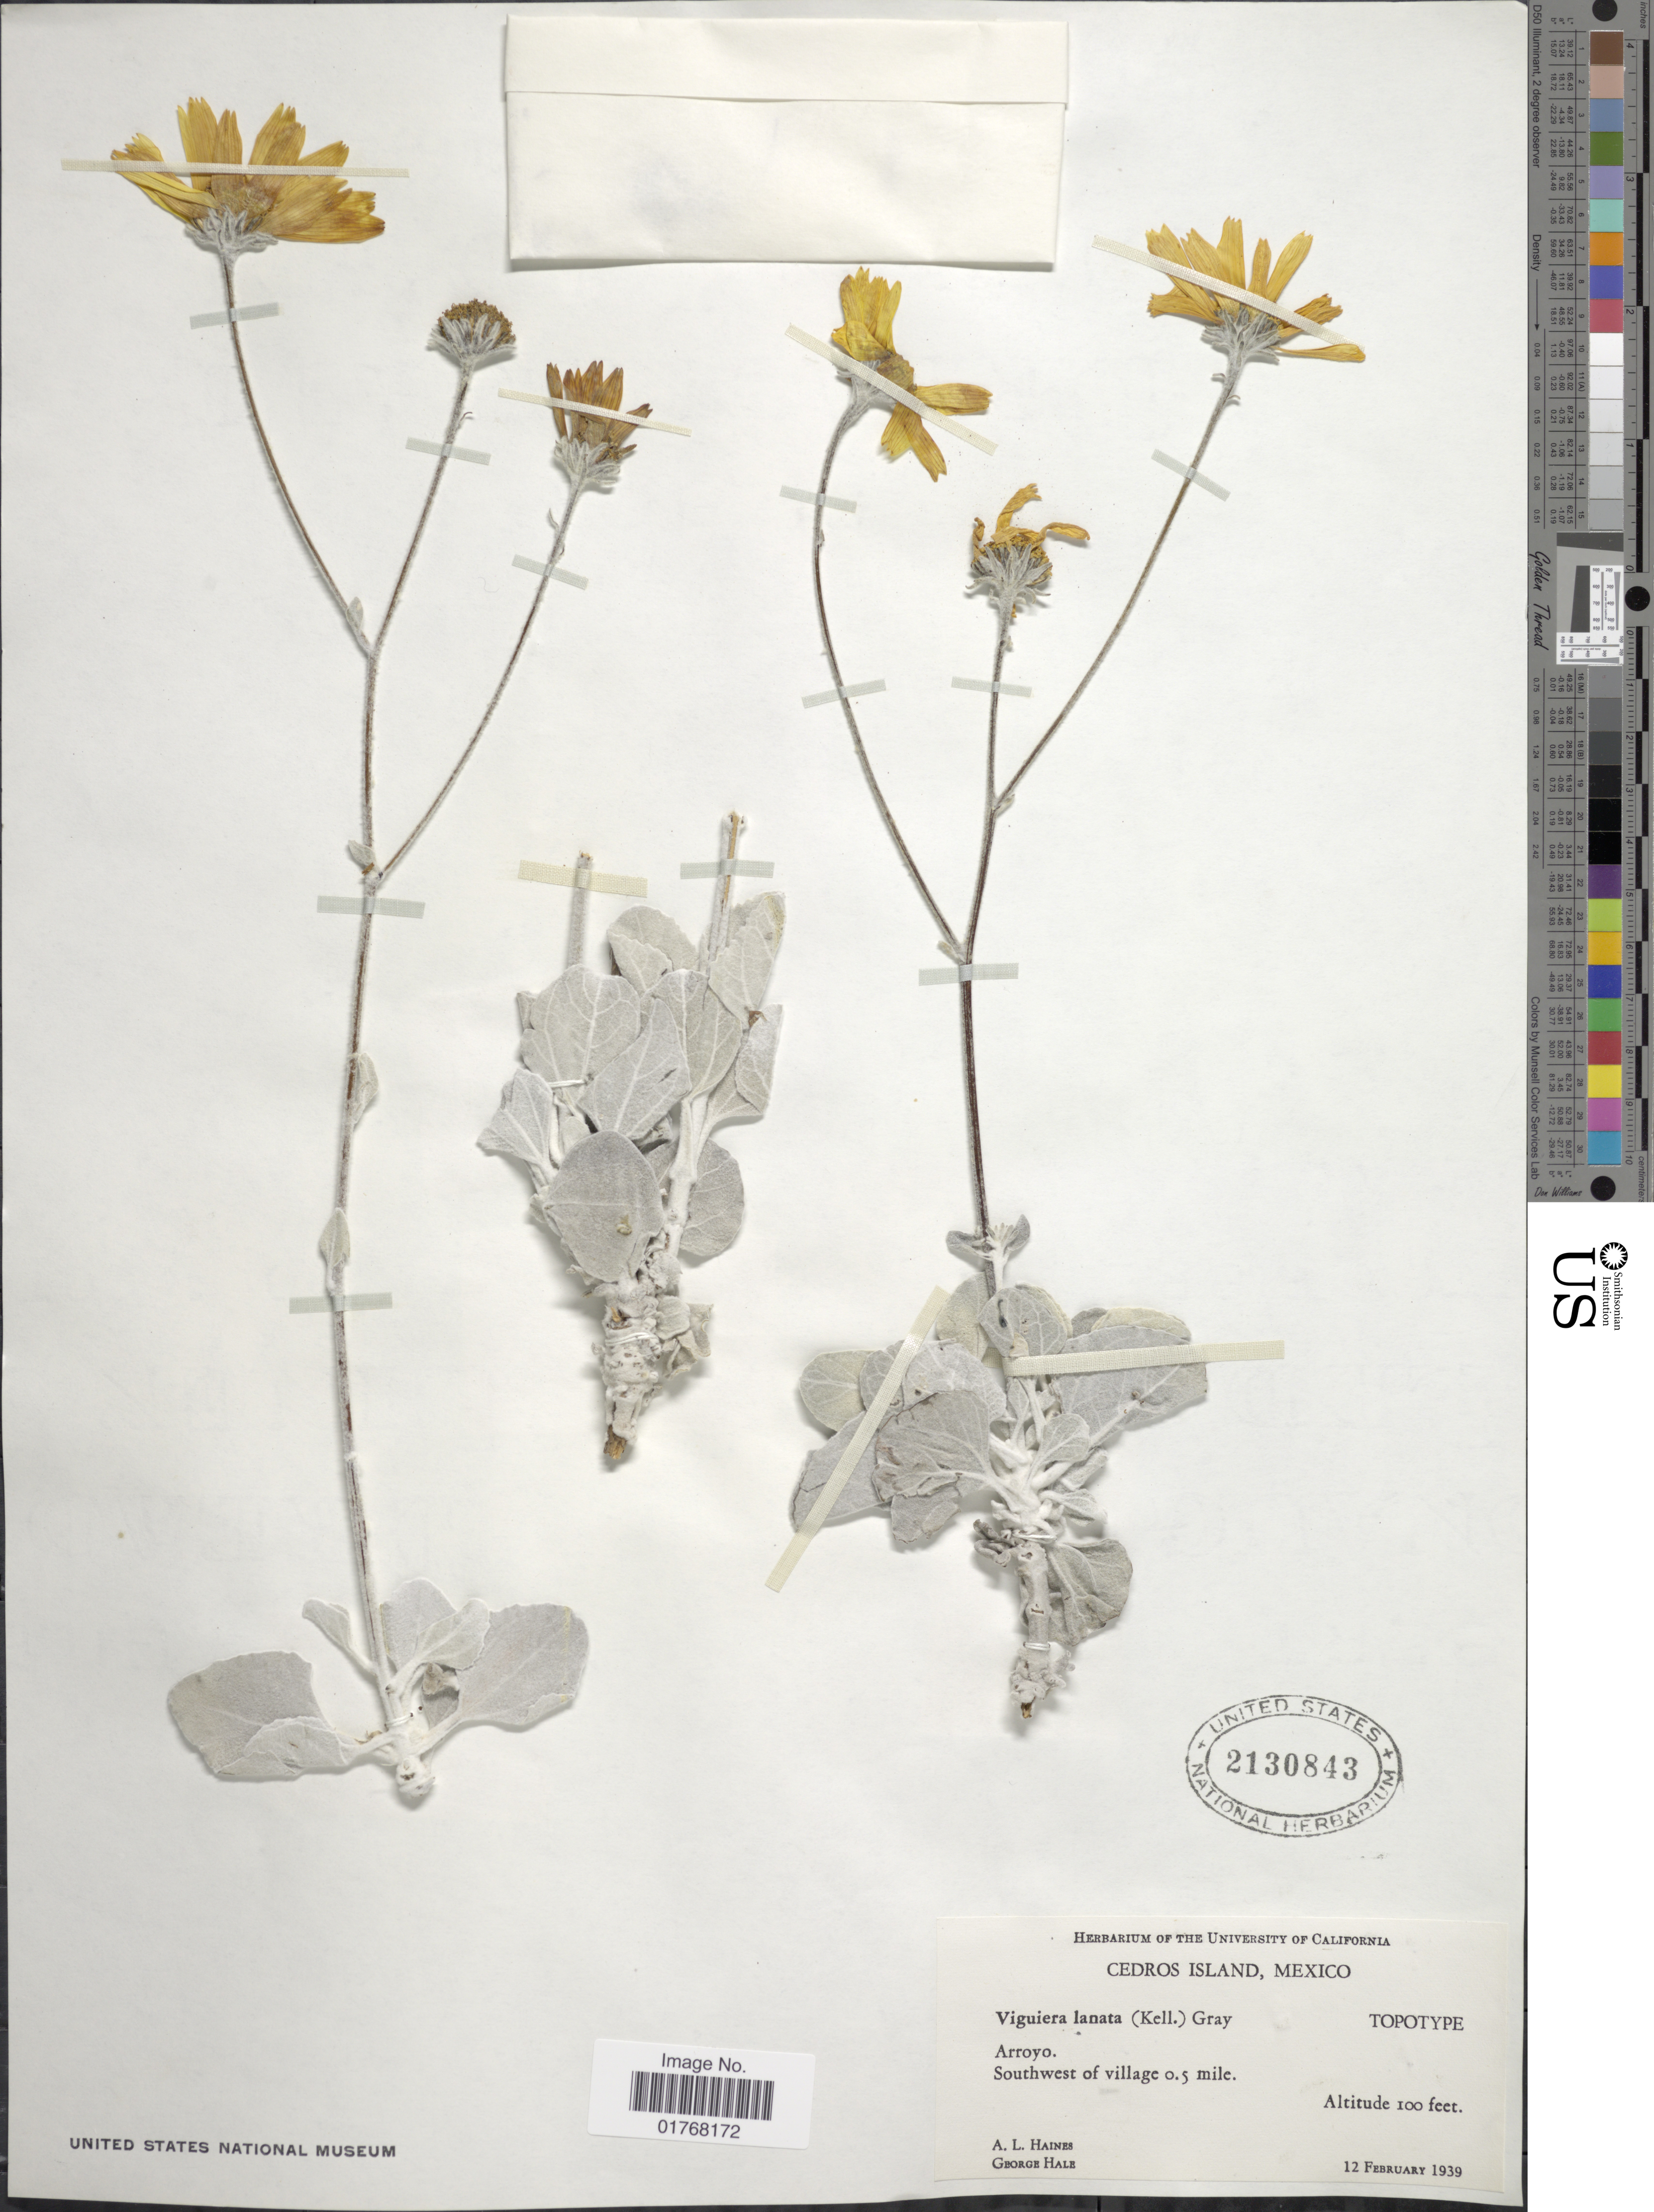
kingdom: Plantae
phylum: Tracheophyta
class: Magnoliopsida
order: Asterales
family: Asteraceae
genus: Viguiera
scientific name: Viguiera lanata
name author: (Kellogg) A. Gray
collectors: A. L. Haines & G. Hale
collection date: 1939-02-12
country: Mexico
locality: Cedros Island, Arrpyp, Southwest of village 0.5 mile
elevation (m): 30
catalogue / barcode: US 2130843